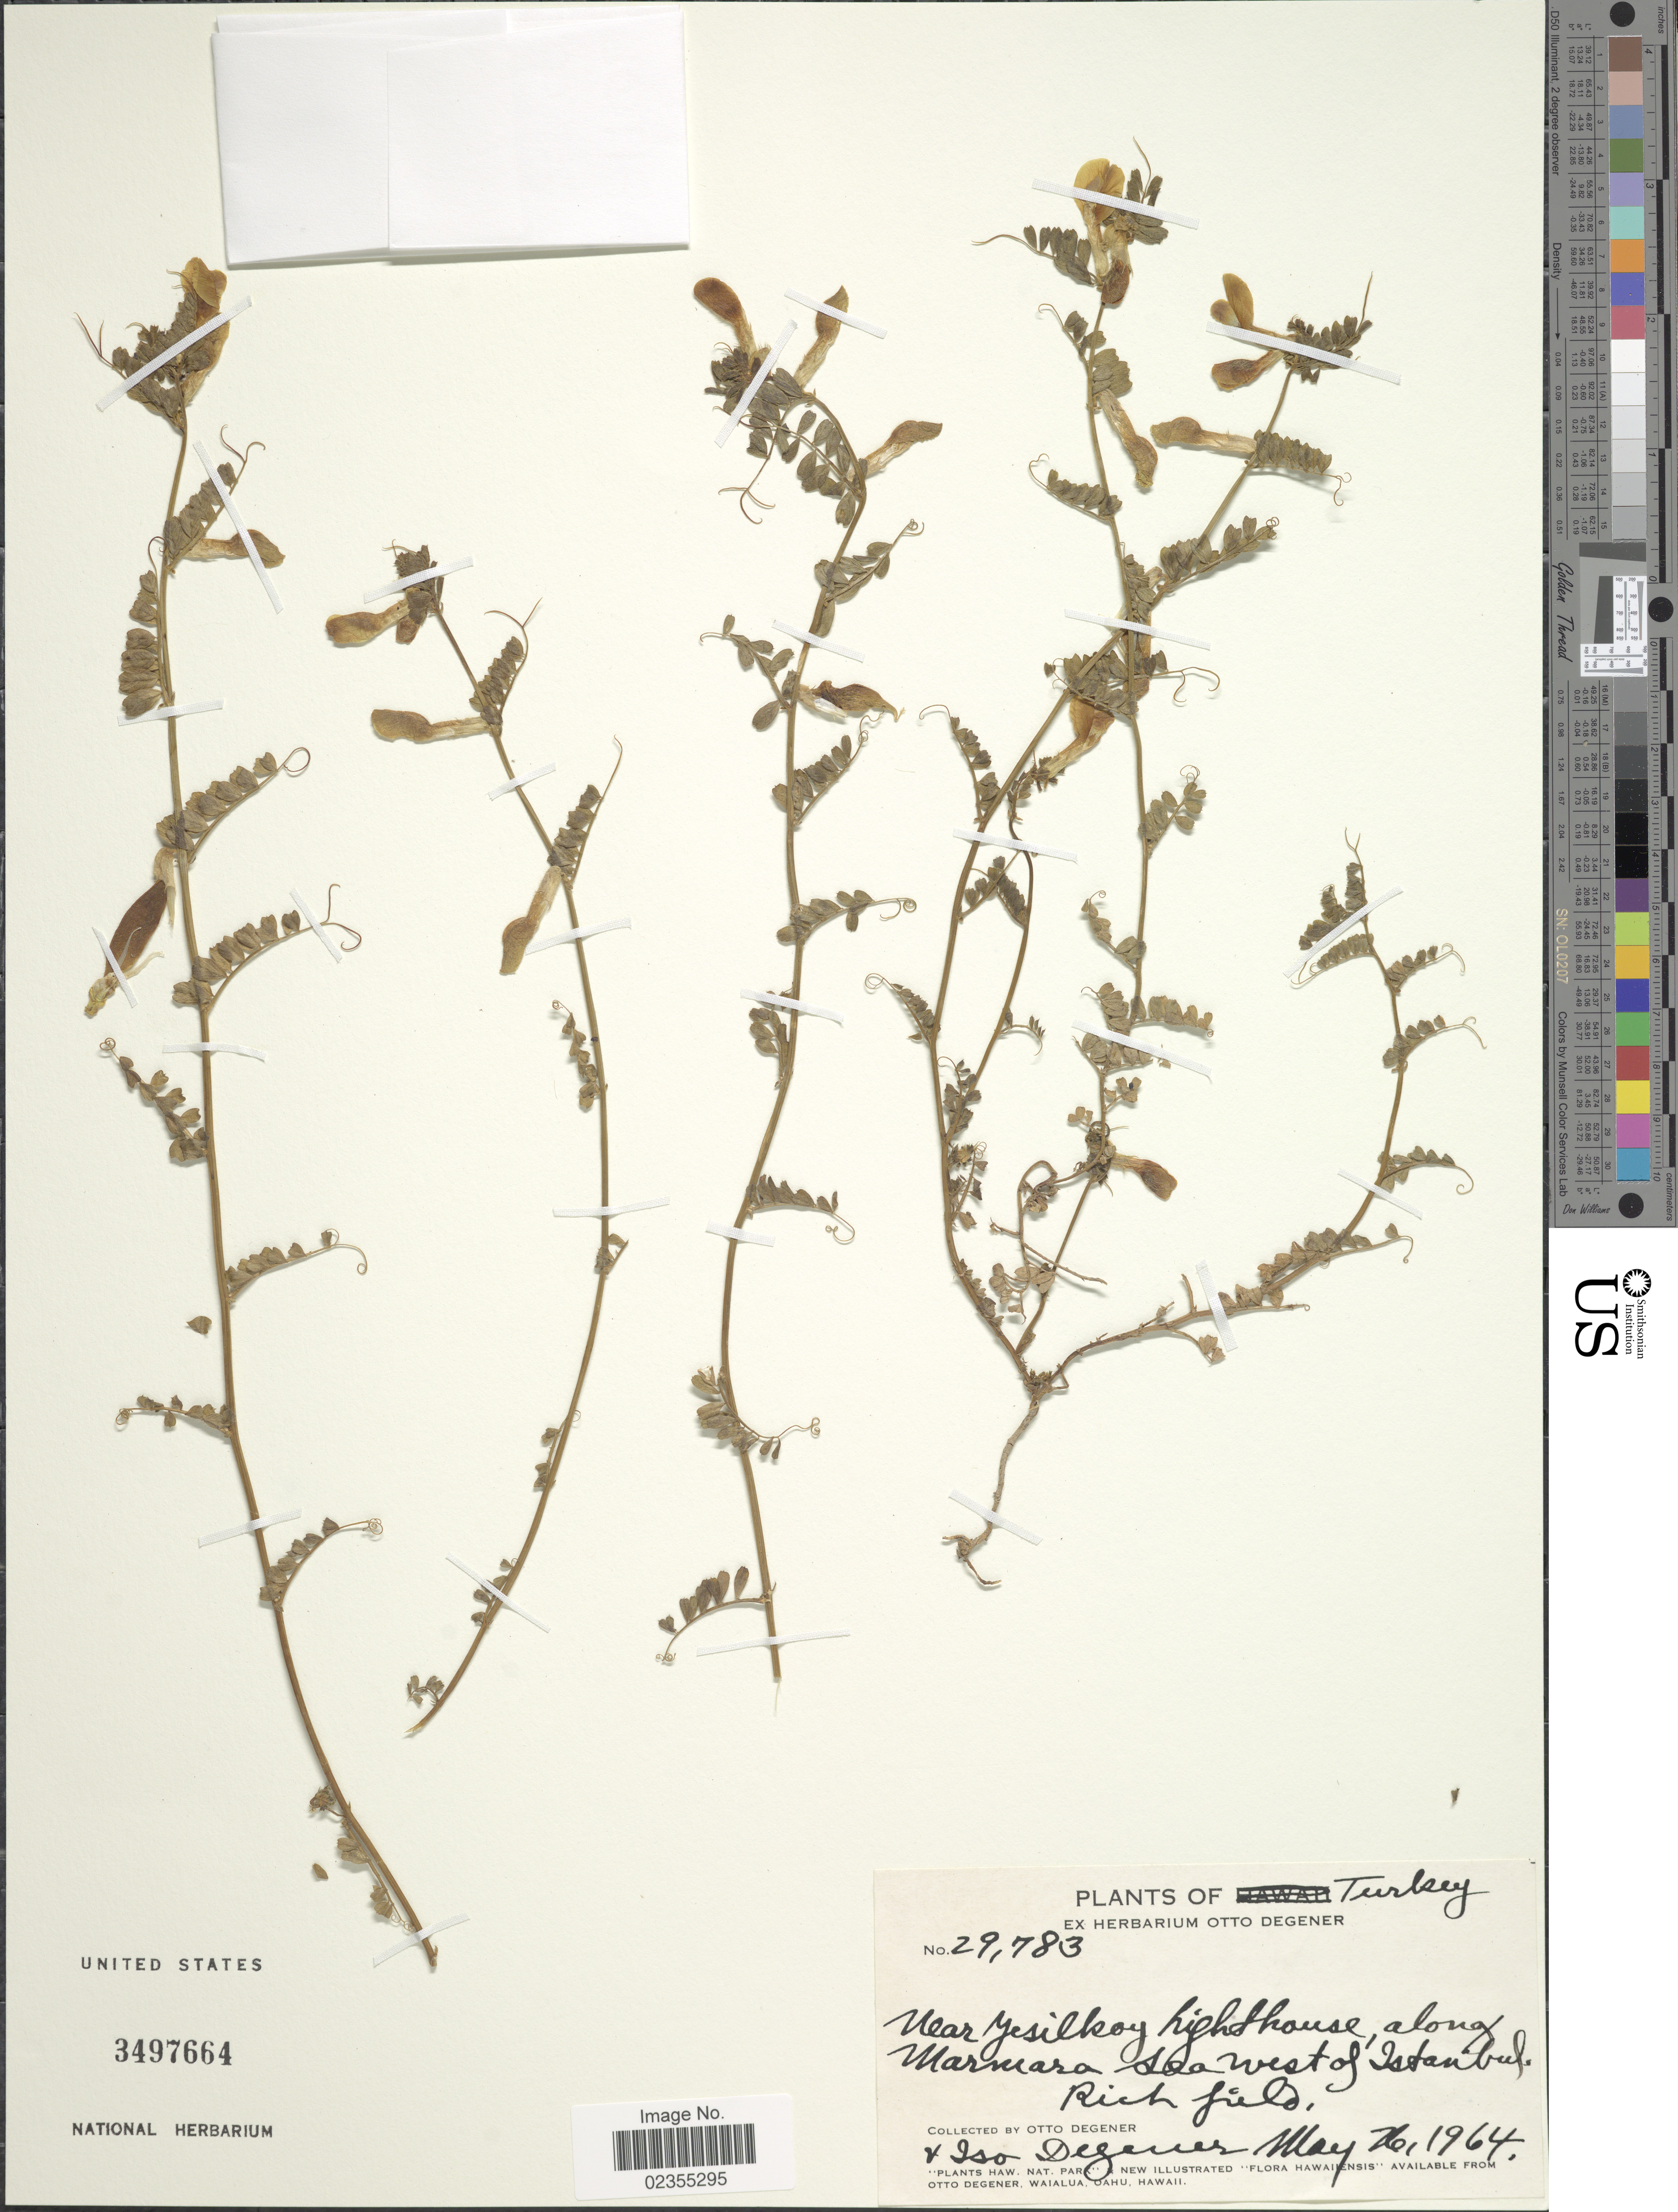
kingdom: Plantae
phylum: Tracheophyta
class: Magnoliopsida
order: Fabales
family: Fabaceae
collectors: O. Degener & I. Degener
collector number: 29783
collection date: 1964-05-26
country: Turkey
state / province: Istanbul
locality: Near Yesilkoy Lighthouse, along Marmara Sea west of Istanbul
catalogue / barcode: US 3497664